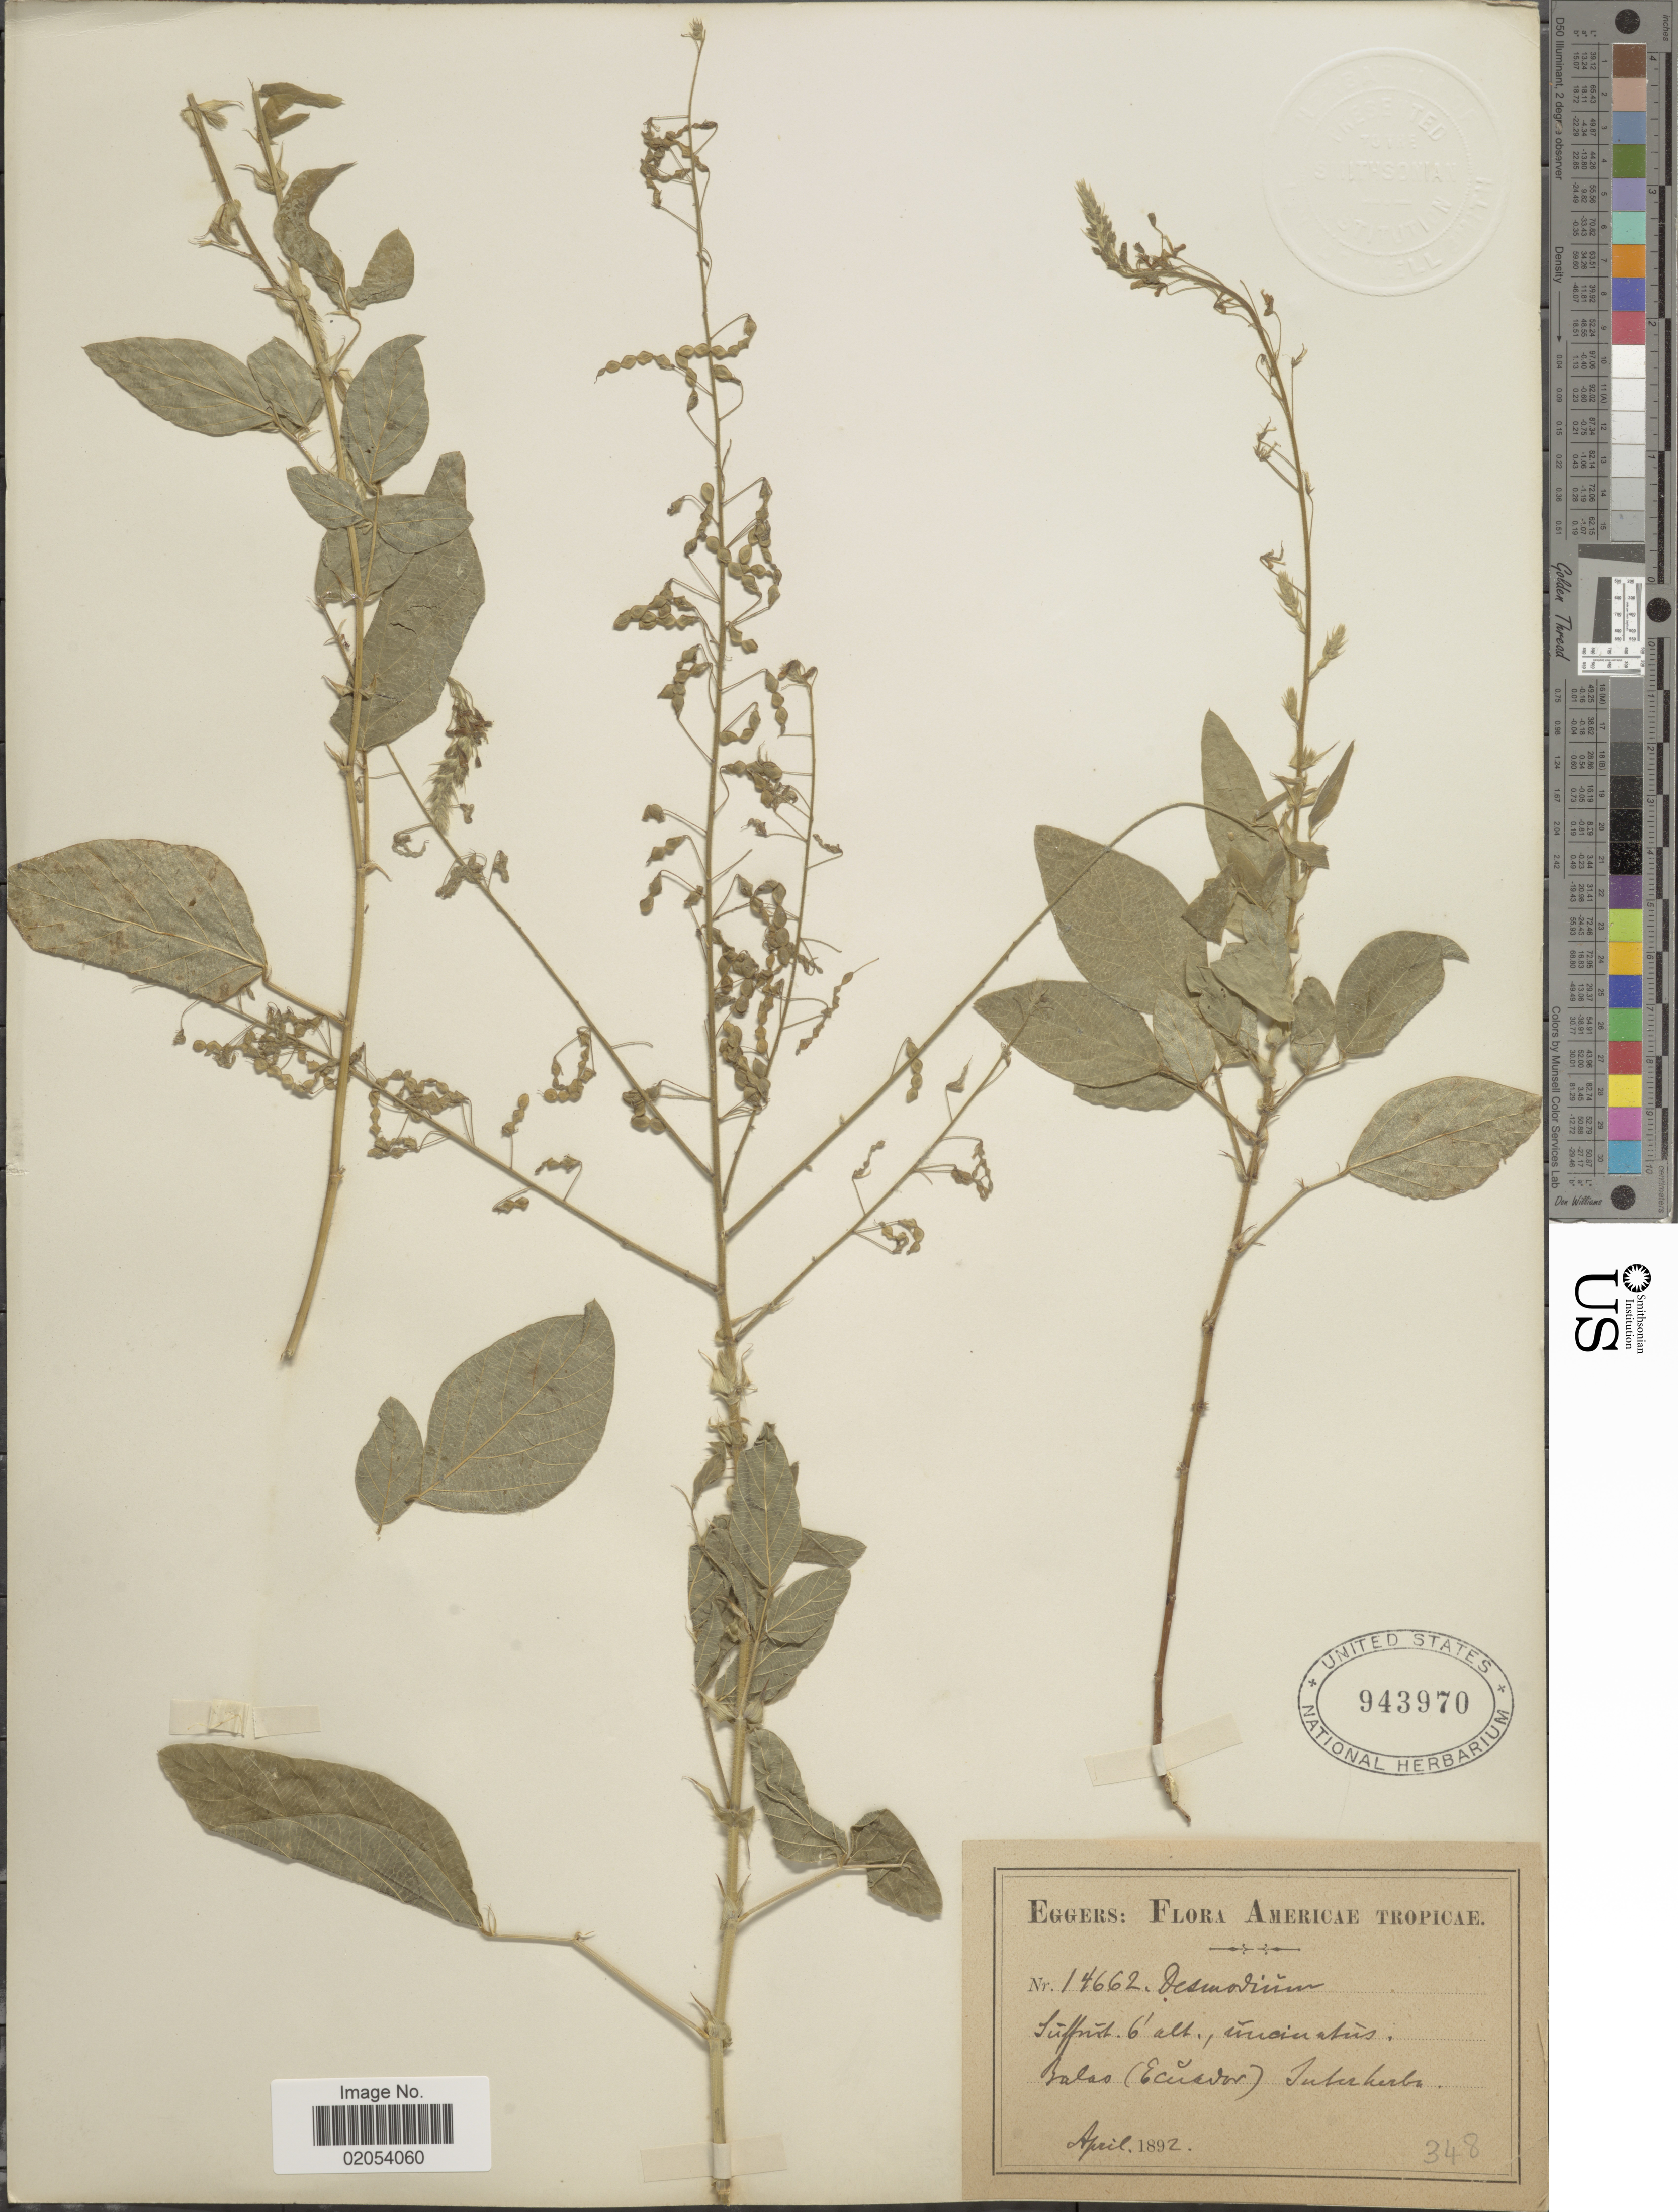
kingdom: Plantae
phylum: Tracheophyta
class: Magnoliopsida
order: Fabales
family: Fabaceae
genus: Desmodium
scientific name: Desmodium tortuosum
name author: (Sw.) DC.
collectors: -. Eggers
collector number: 14662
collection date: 1892-04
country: Ecuador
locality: Balas, Interherba.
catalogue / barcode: US 943970